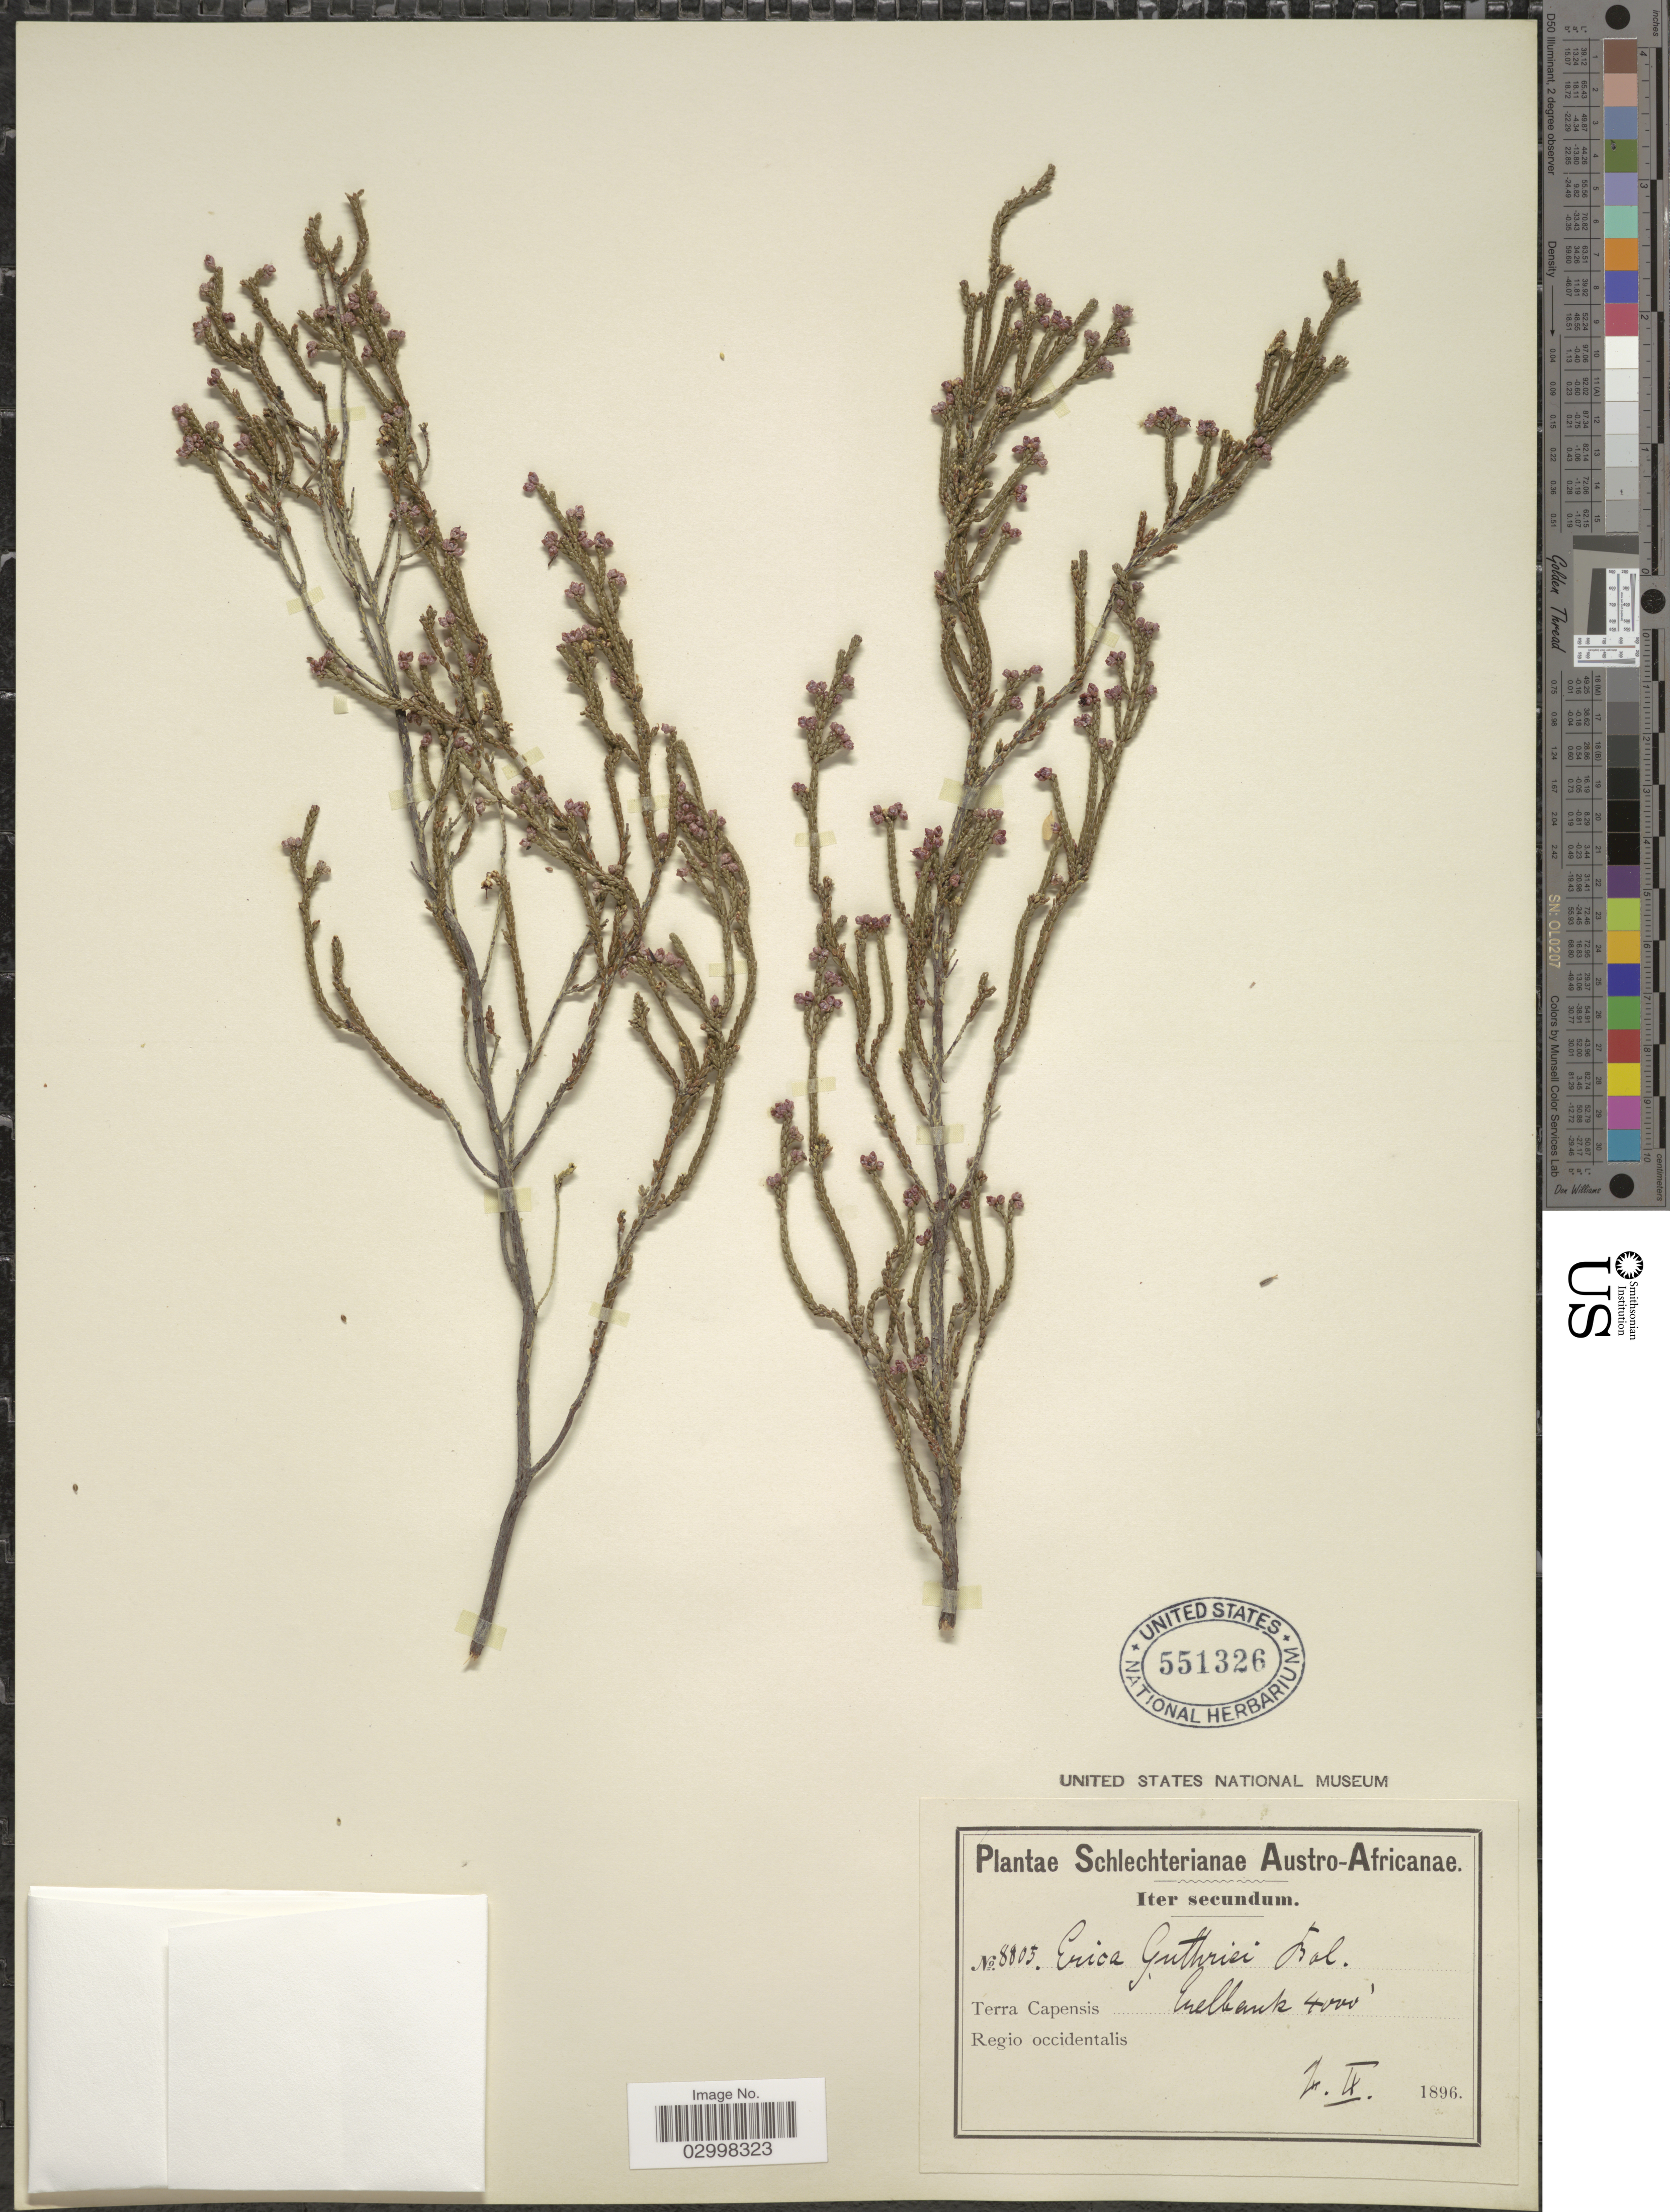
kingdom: Plantae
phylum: Tracheophyta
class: Magnoliopsida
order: Ericales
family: Ericaceae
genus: Erica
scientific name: Erica guthriei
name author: Bolus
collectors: Schlechter, --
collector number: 8805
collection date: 1896-09-02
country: South Africa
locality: Austro-Africanae. Terra Capensis Enelbank [interpreted]. Regio occidentalis.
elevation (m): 1219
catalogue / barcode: US 551326